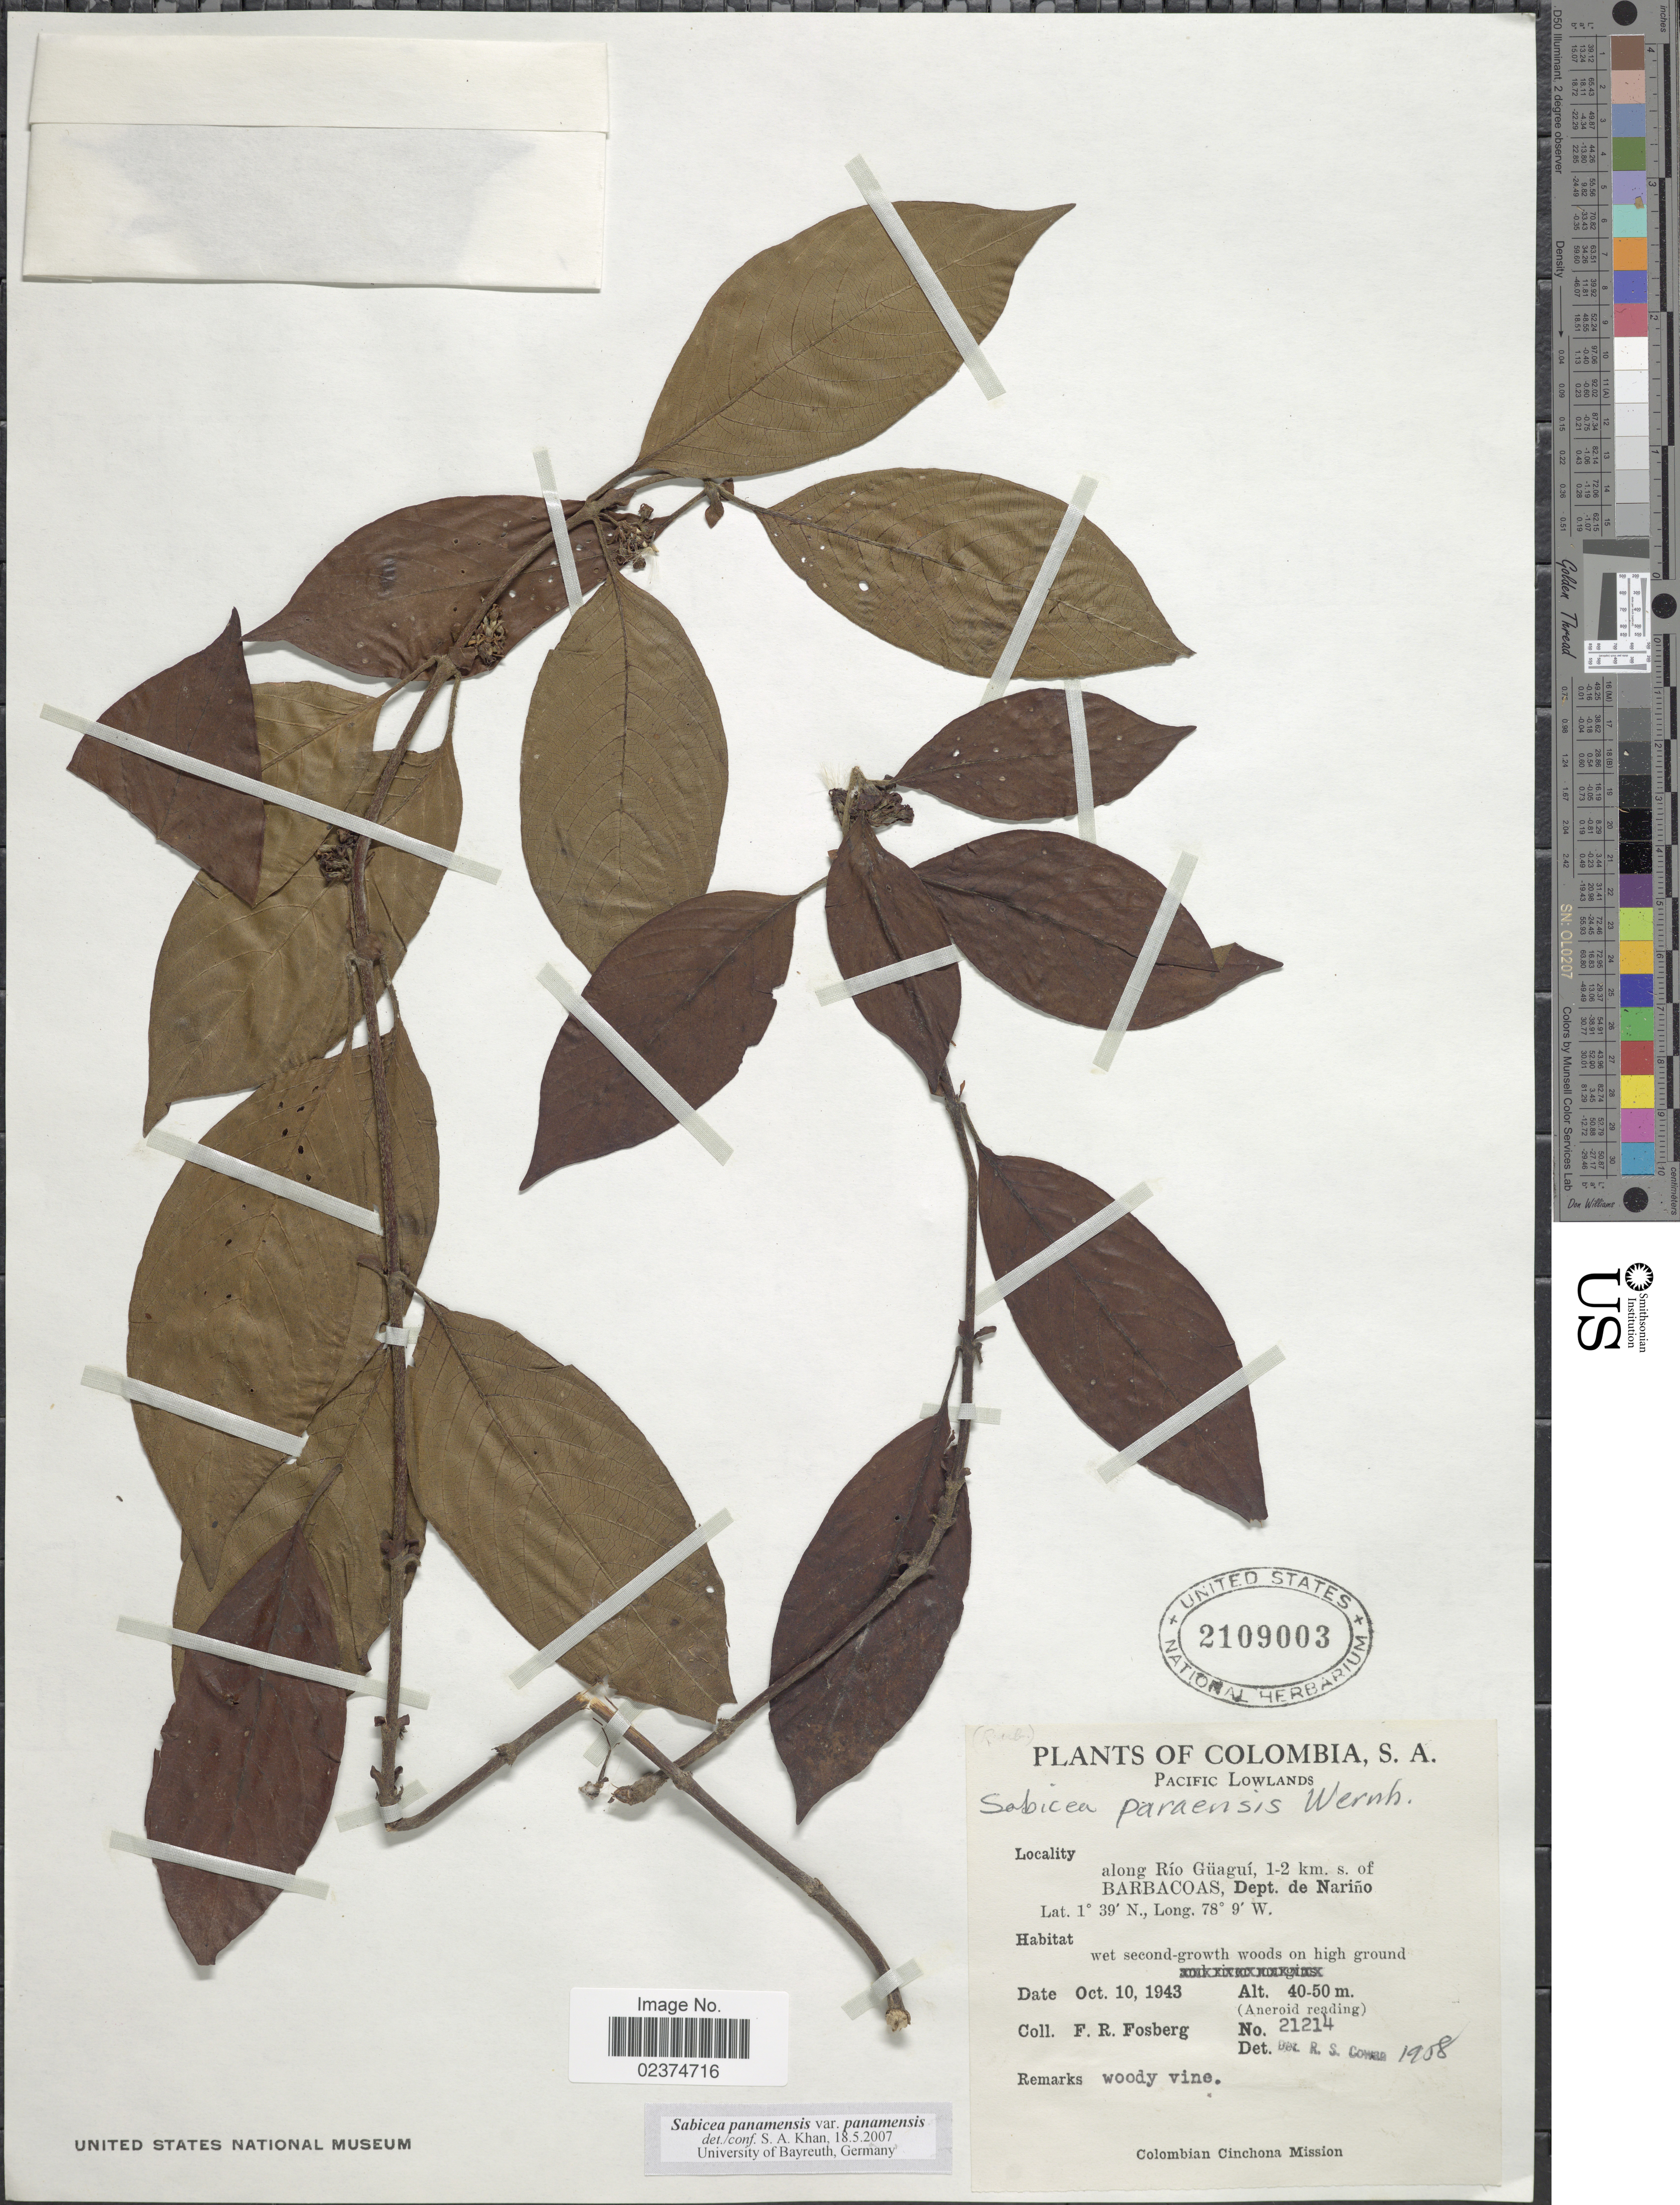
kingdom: Plantae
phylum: Tracheophyta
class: Magnoliopsida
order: Gentianales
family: Rubiaceae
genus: Sabicea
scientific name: Sabicea panamensis var. panamensis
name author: Wernham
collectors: F. R. Fosberg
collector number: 21214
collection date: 1943-10-10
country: Colombia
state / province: Nariño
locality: Pacific Lowlands, along Rio Guagui, 1-2 km. s. of Barbacoas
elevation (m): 40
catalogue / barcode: US 2109003